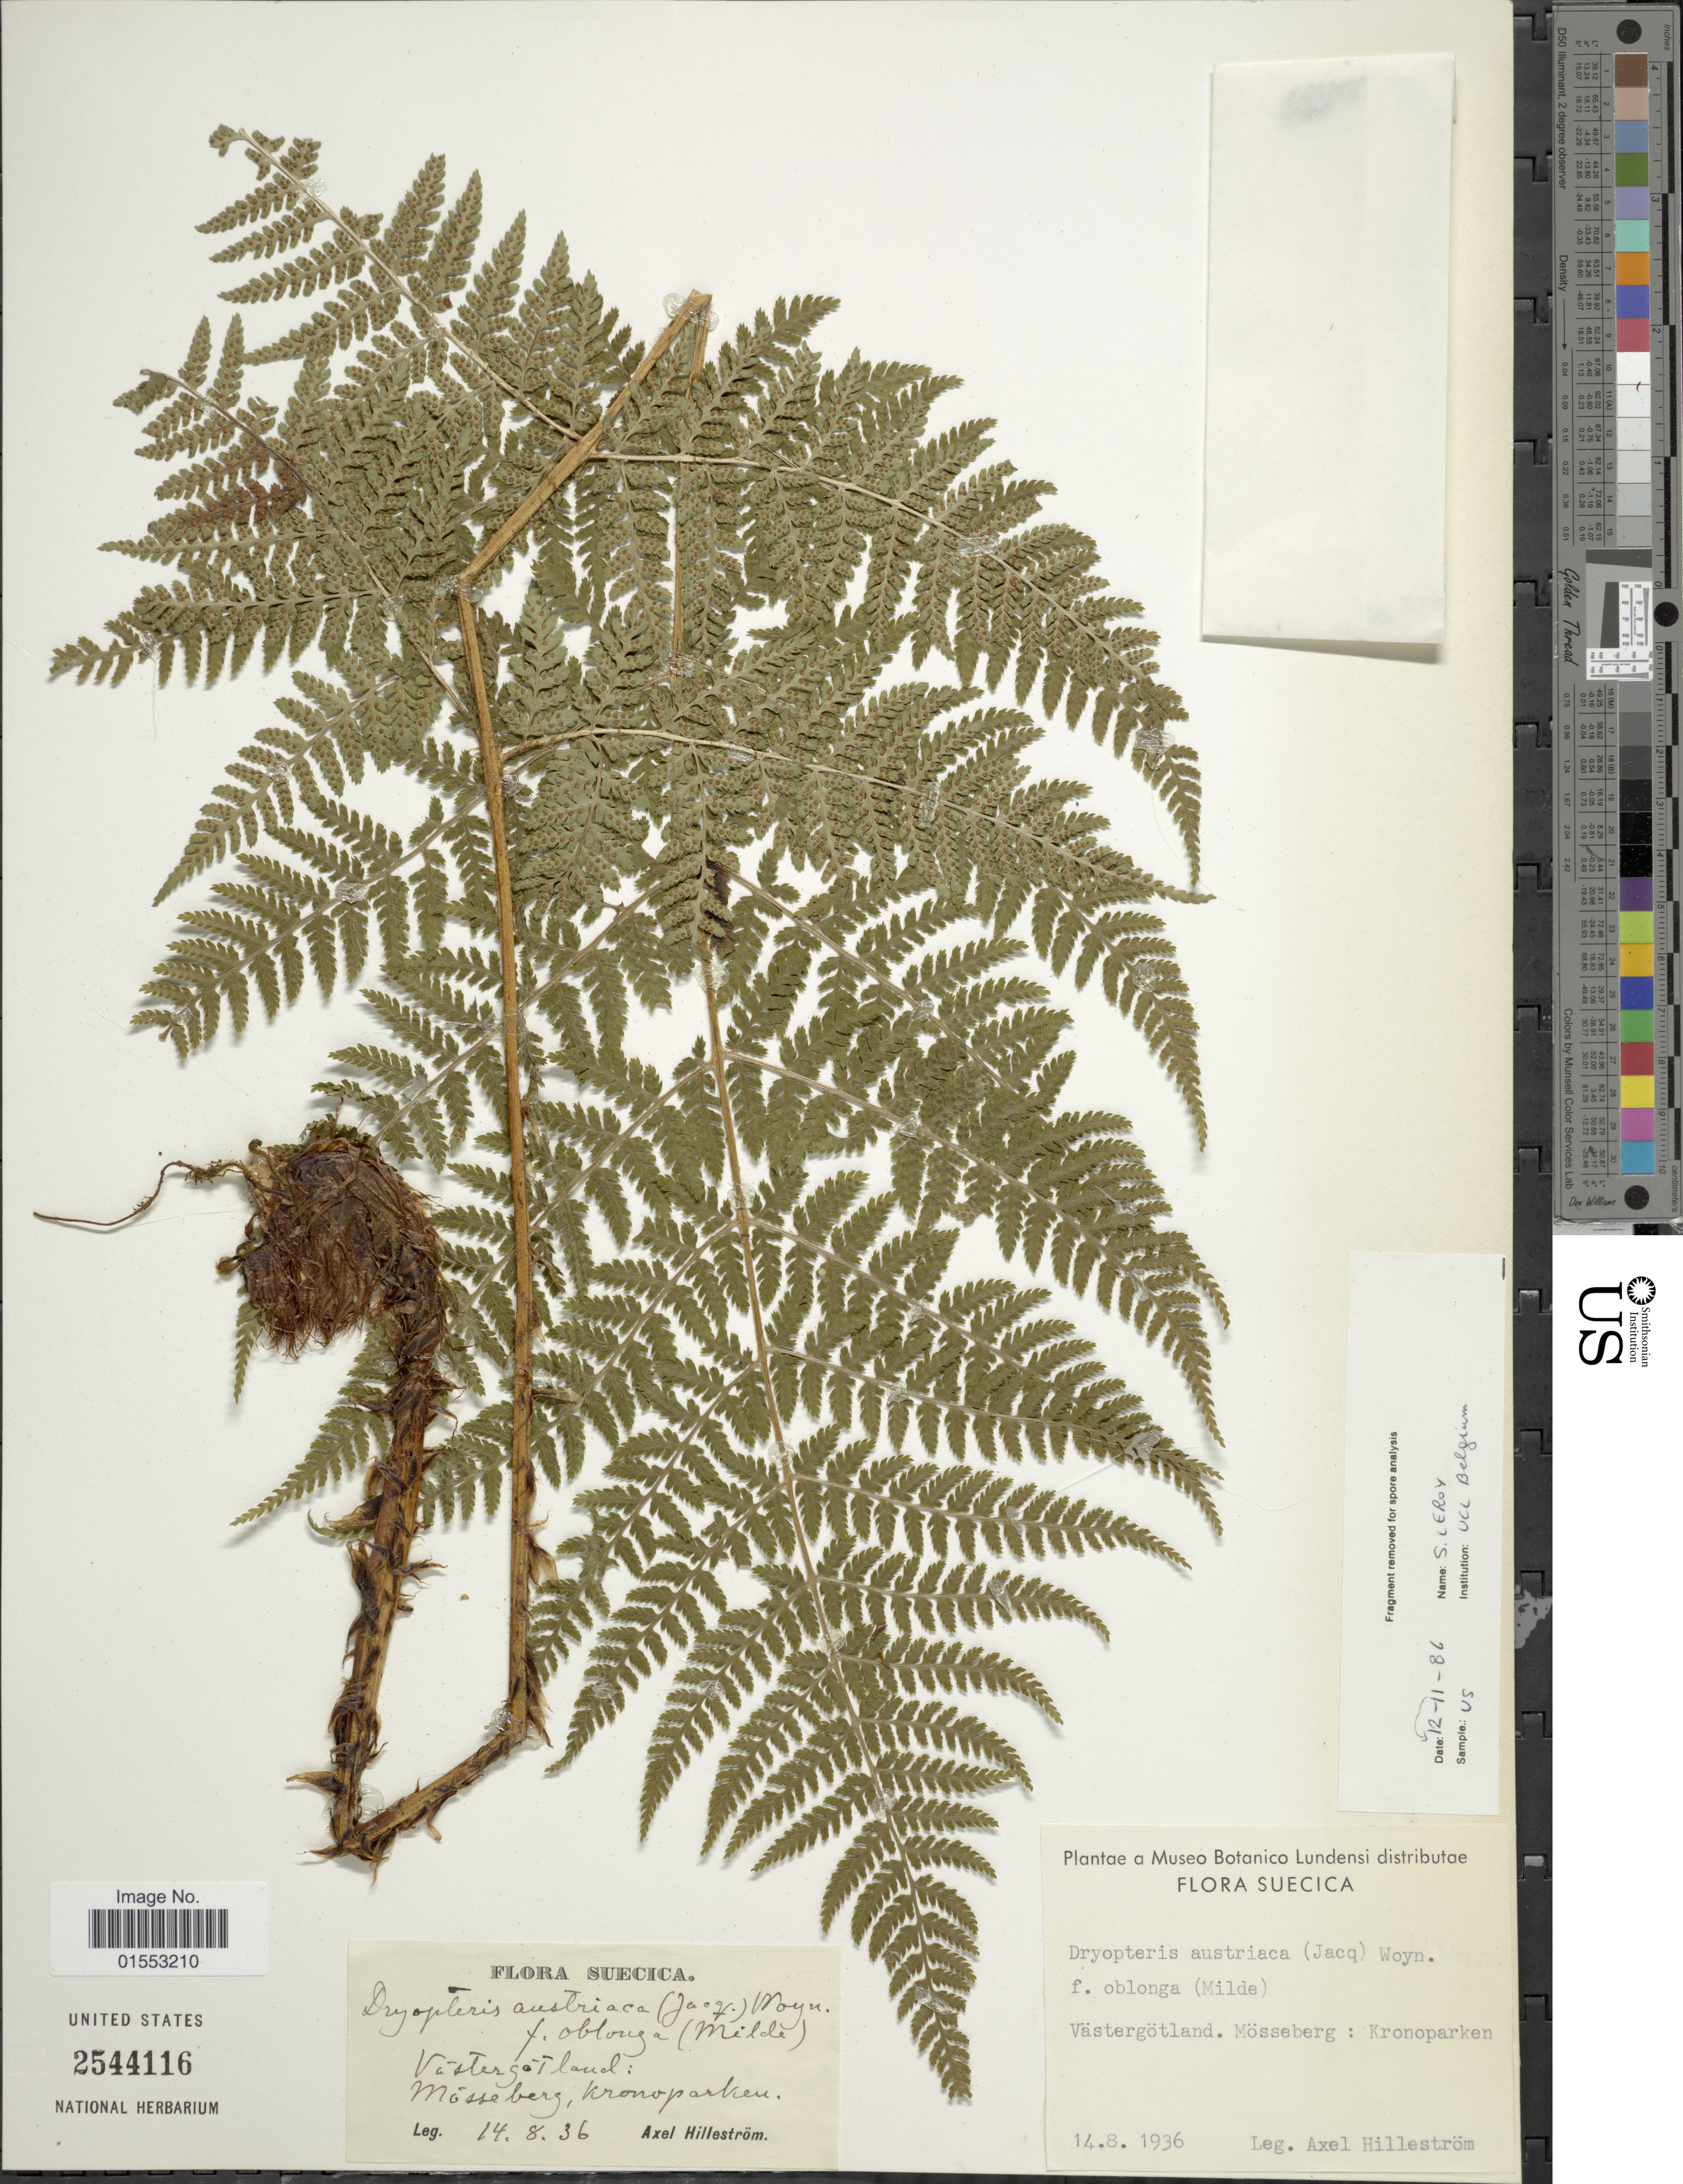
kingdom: Plantae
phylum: Tracheophyta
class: Polypodiopsida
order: Polypodiales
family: Dryopteridaceae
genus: Dryopteris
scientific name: Dryopteris dilatata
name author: (Hoffm.) A. Gray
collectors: A. Hilleström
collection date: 1936-08-14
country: Sweden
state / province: Västra Götaland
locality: Västergötland. Mösseberg: Kronoparken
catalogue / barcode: US 2544116